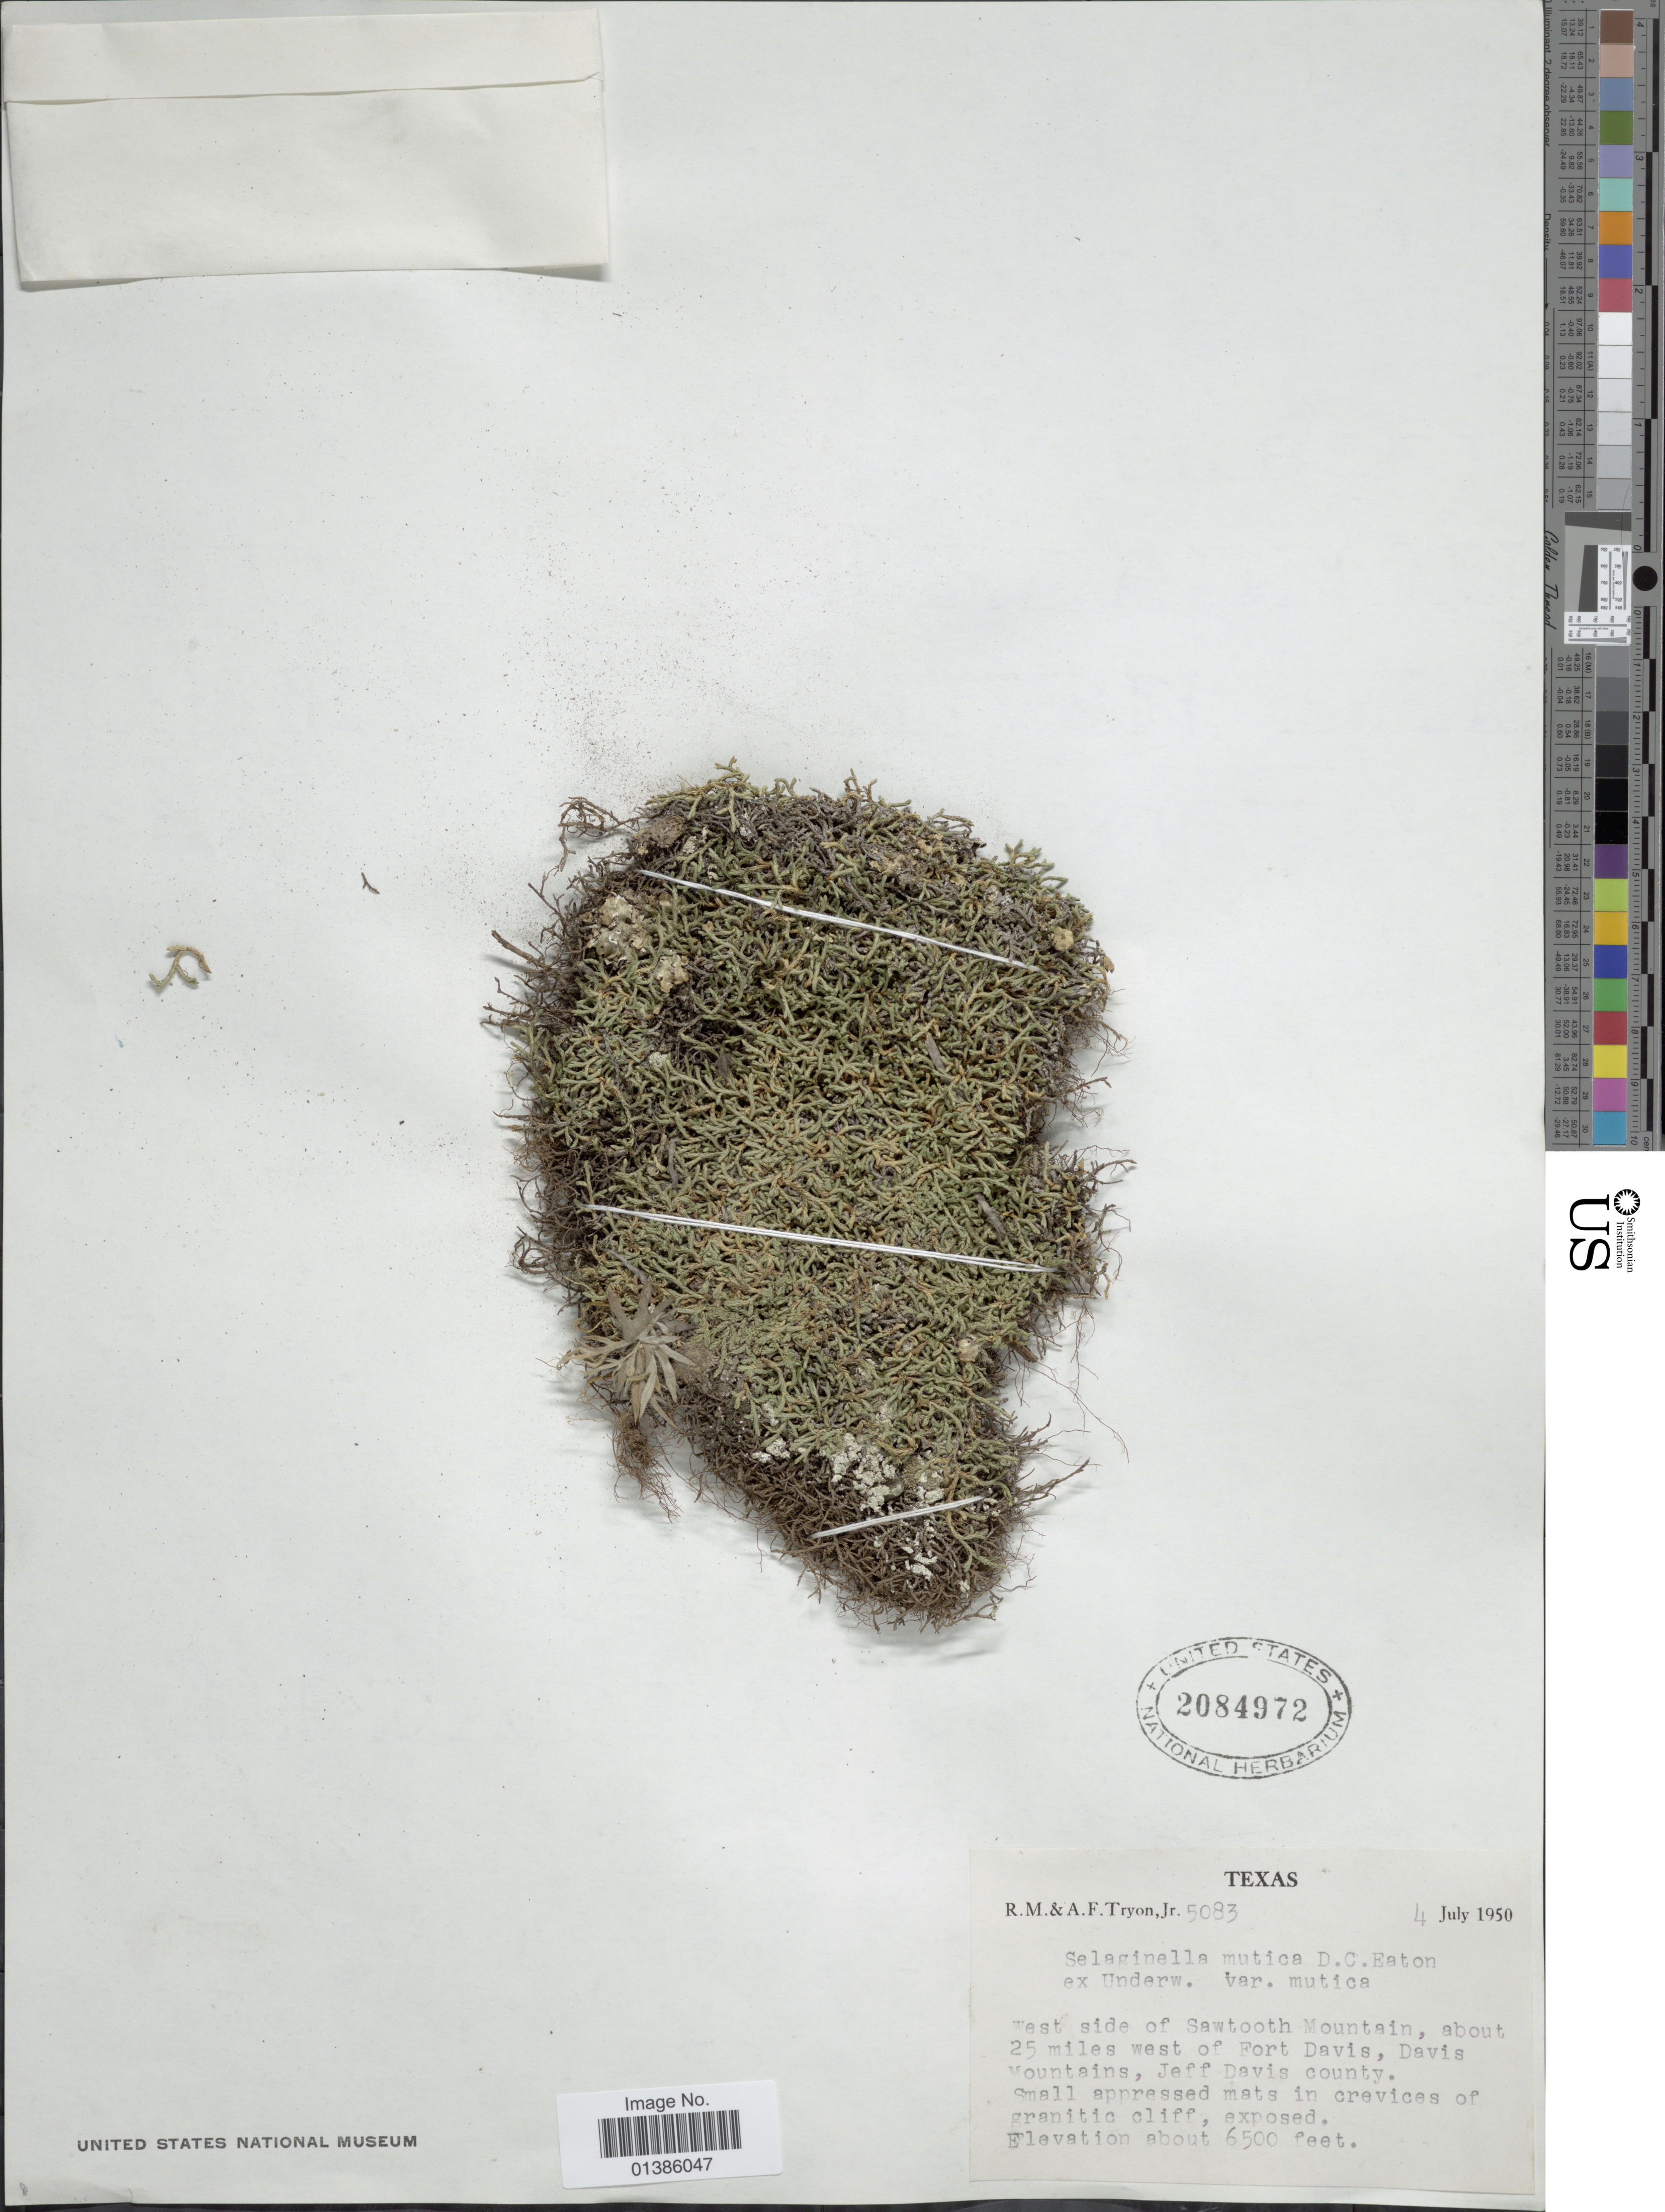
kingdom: Plantae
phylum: Tracheophyta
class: Lycopodiopsida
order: Selaginellales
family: Selaginellaceae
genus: Selaginella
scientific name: Selaginella mutica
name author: D.C. Eaton in Underw.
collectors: R. M. Tryon & A. F. Tryon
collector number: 5083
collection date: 1950-07-04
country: United States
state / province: Texas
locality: West side of Sawtooth Mountain, about 25 miles west of Fort Davis, Davis Mountains, Jeff Davis county.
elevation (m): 1981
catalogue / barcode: US 2084972